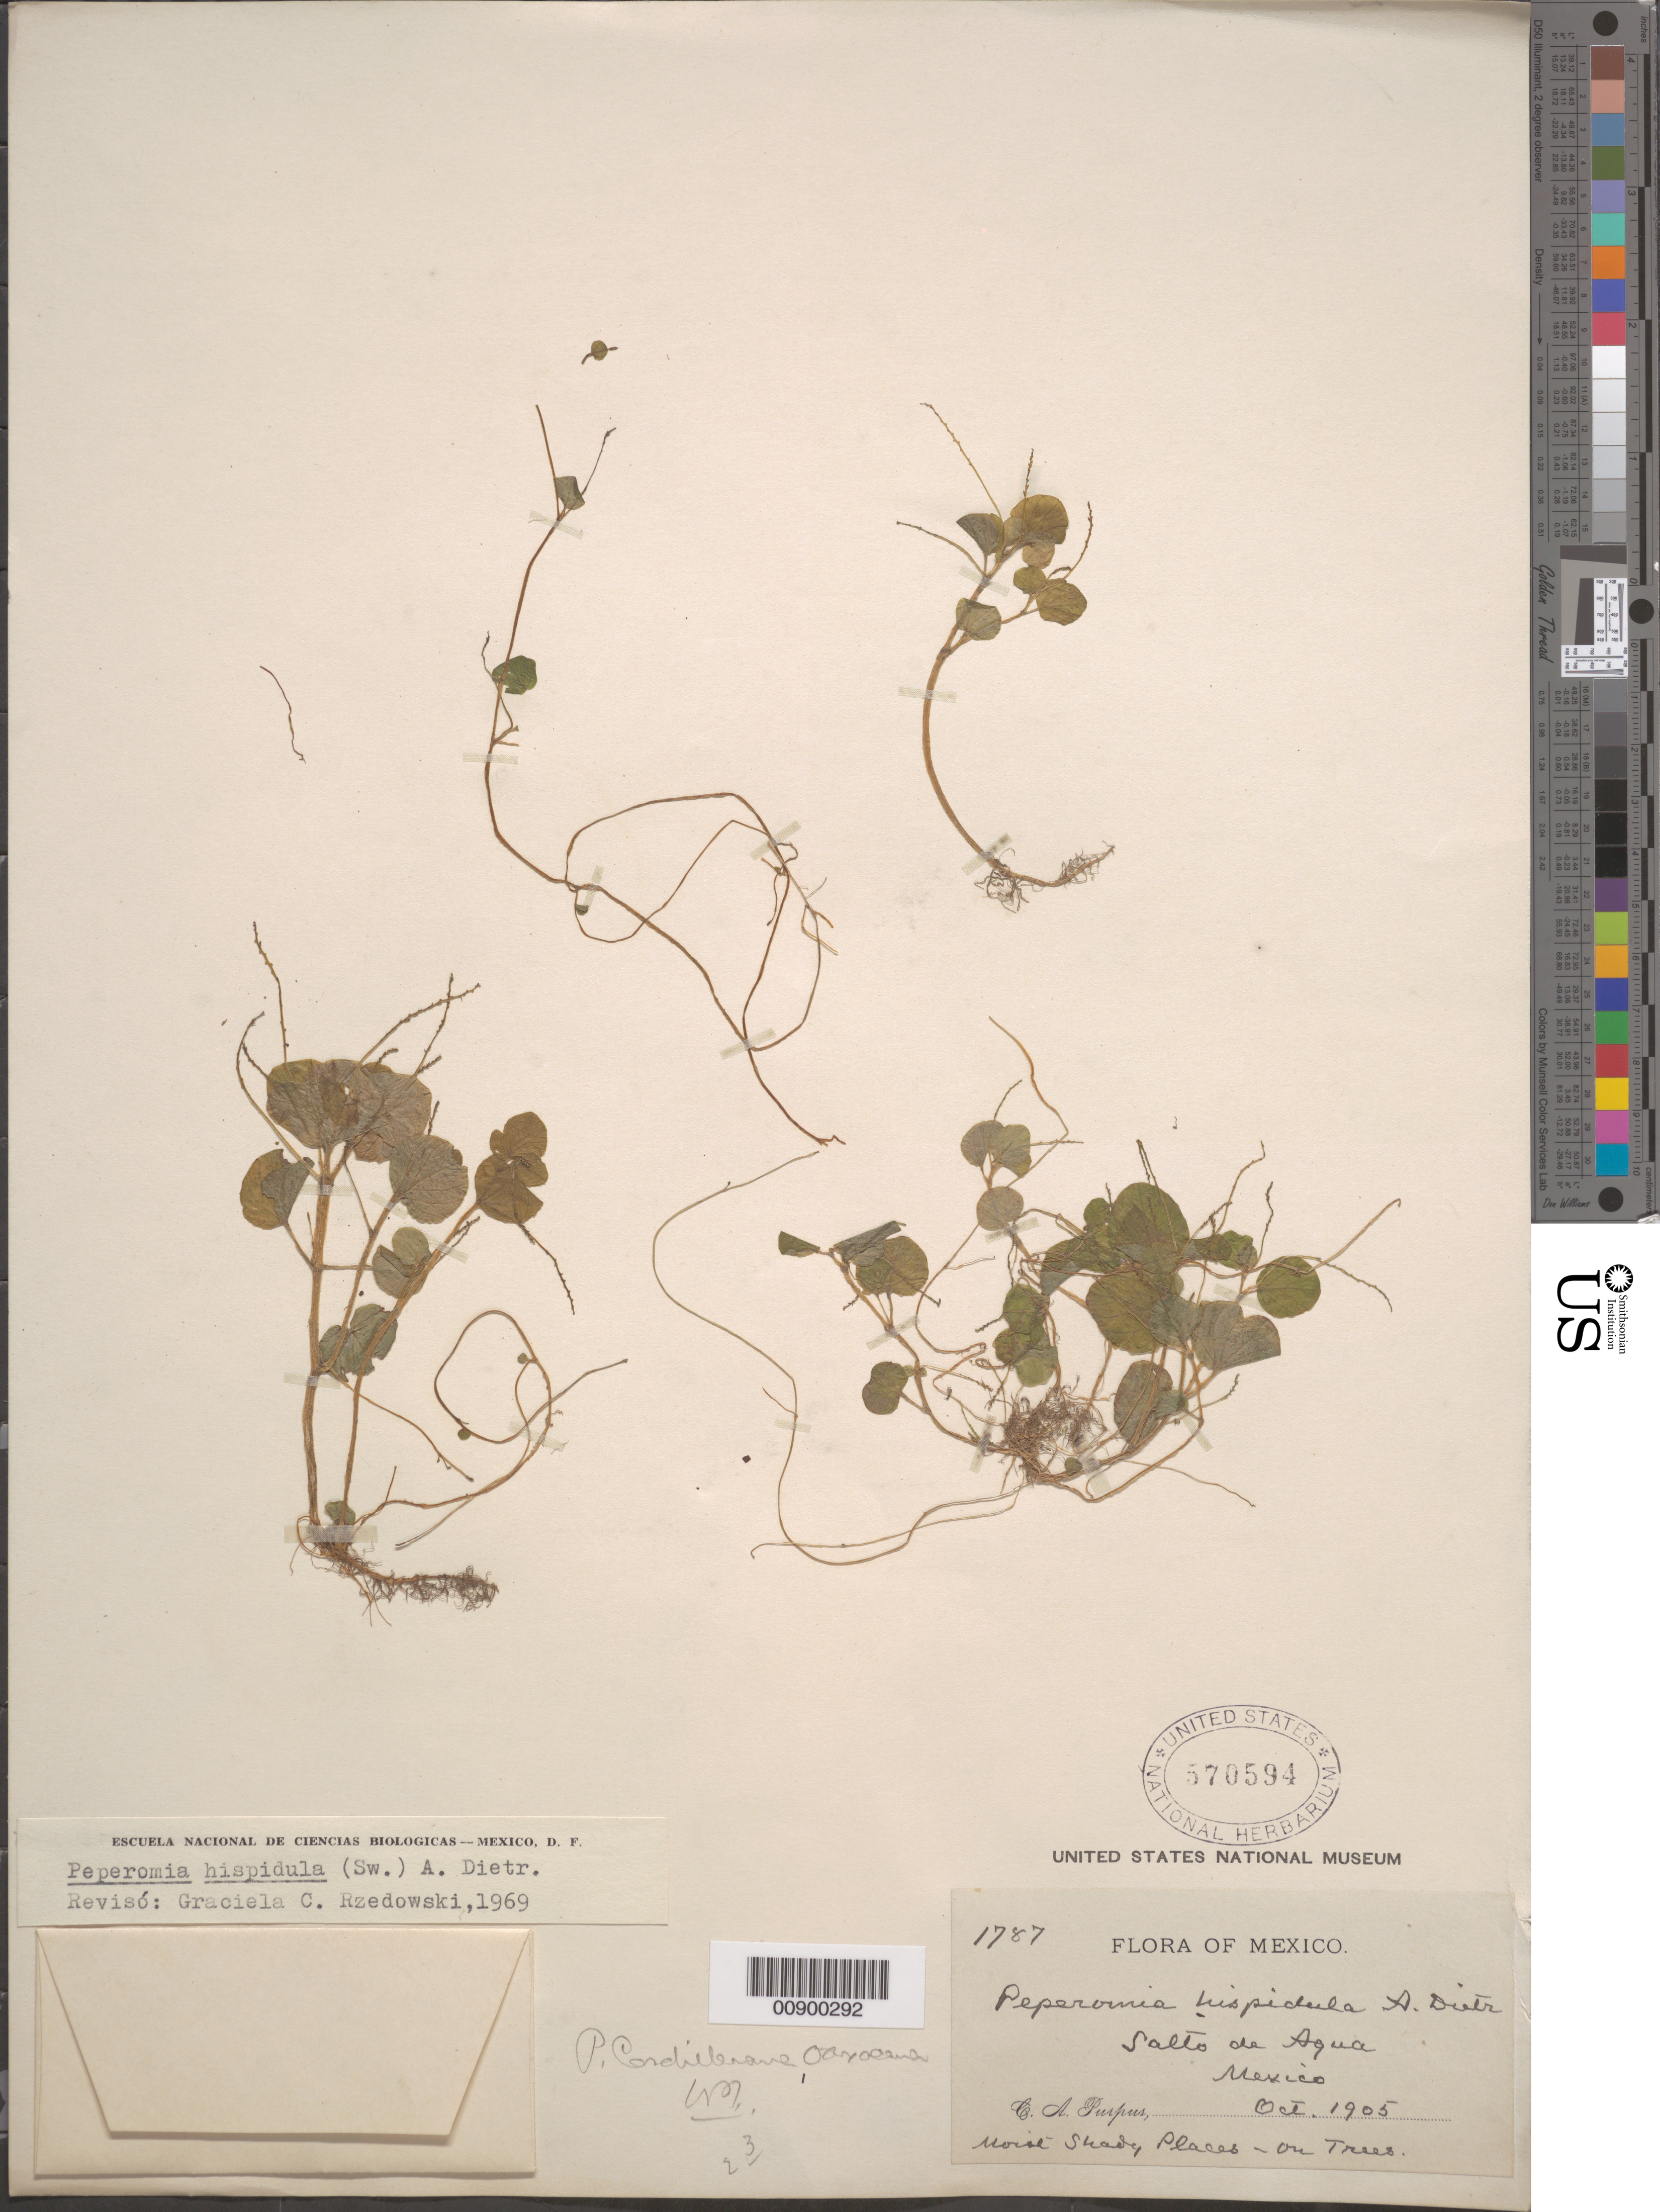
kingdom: Plantae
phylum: Tracheophyta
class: Magnoliopsida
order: Piperales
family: Piperaceae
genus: Peperomia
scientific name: Peperomia hispiduliformis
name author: Trel. in Moldenke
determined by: Jiménez, José Estaban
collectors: C. A. Purpus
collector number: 1787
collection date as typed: Oct 1905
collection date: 1905-10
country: Mexico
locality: Salto del Agua.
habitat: Moist-shady places. On trees.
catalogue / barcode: US 570594